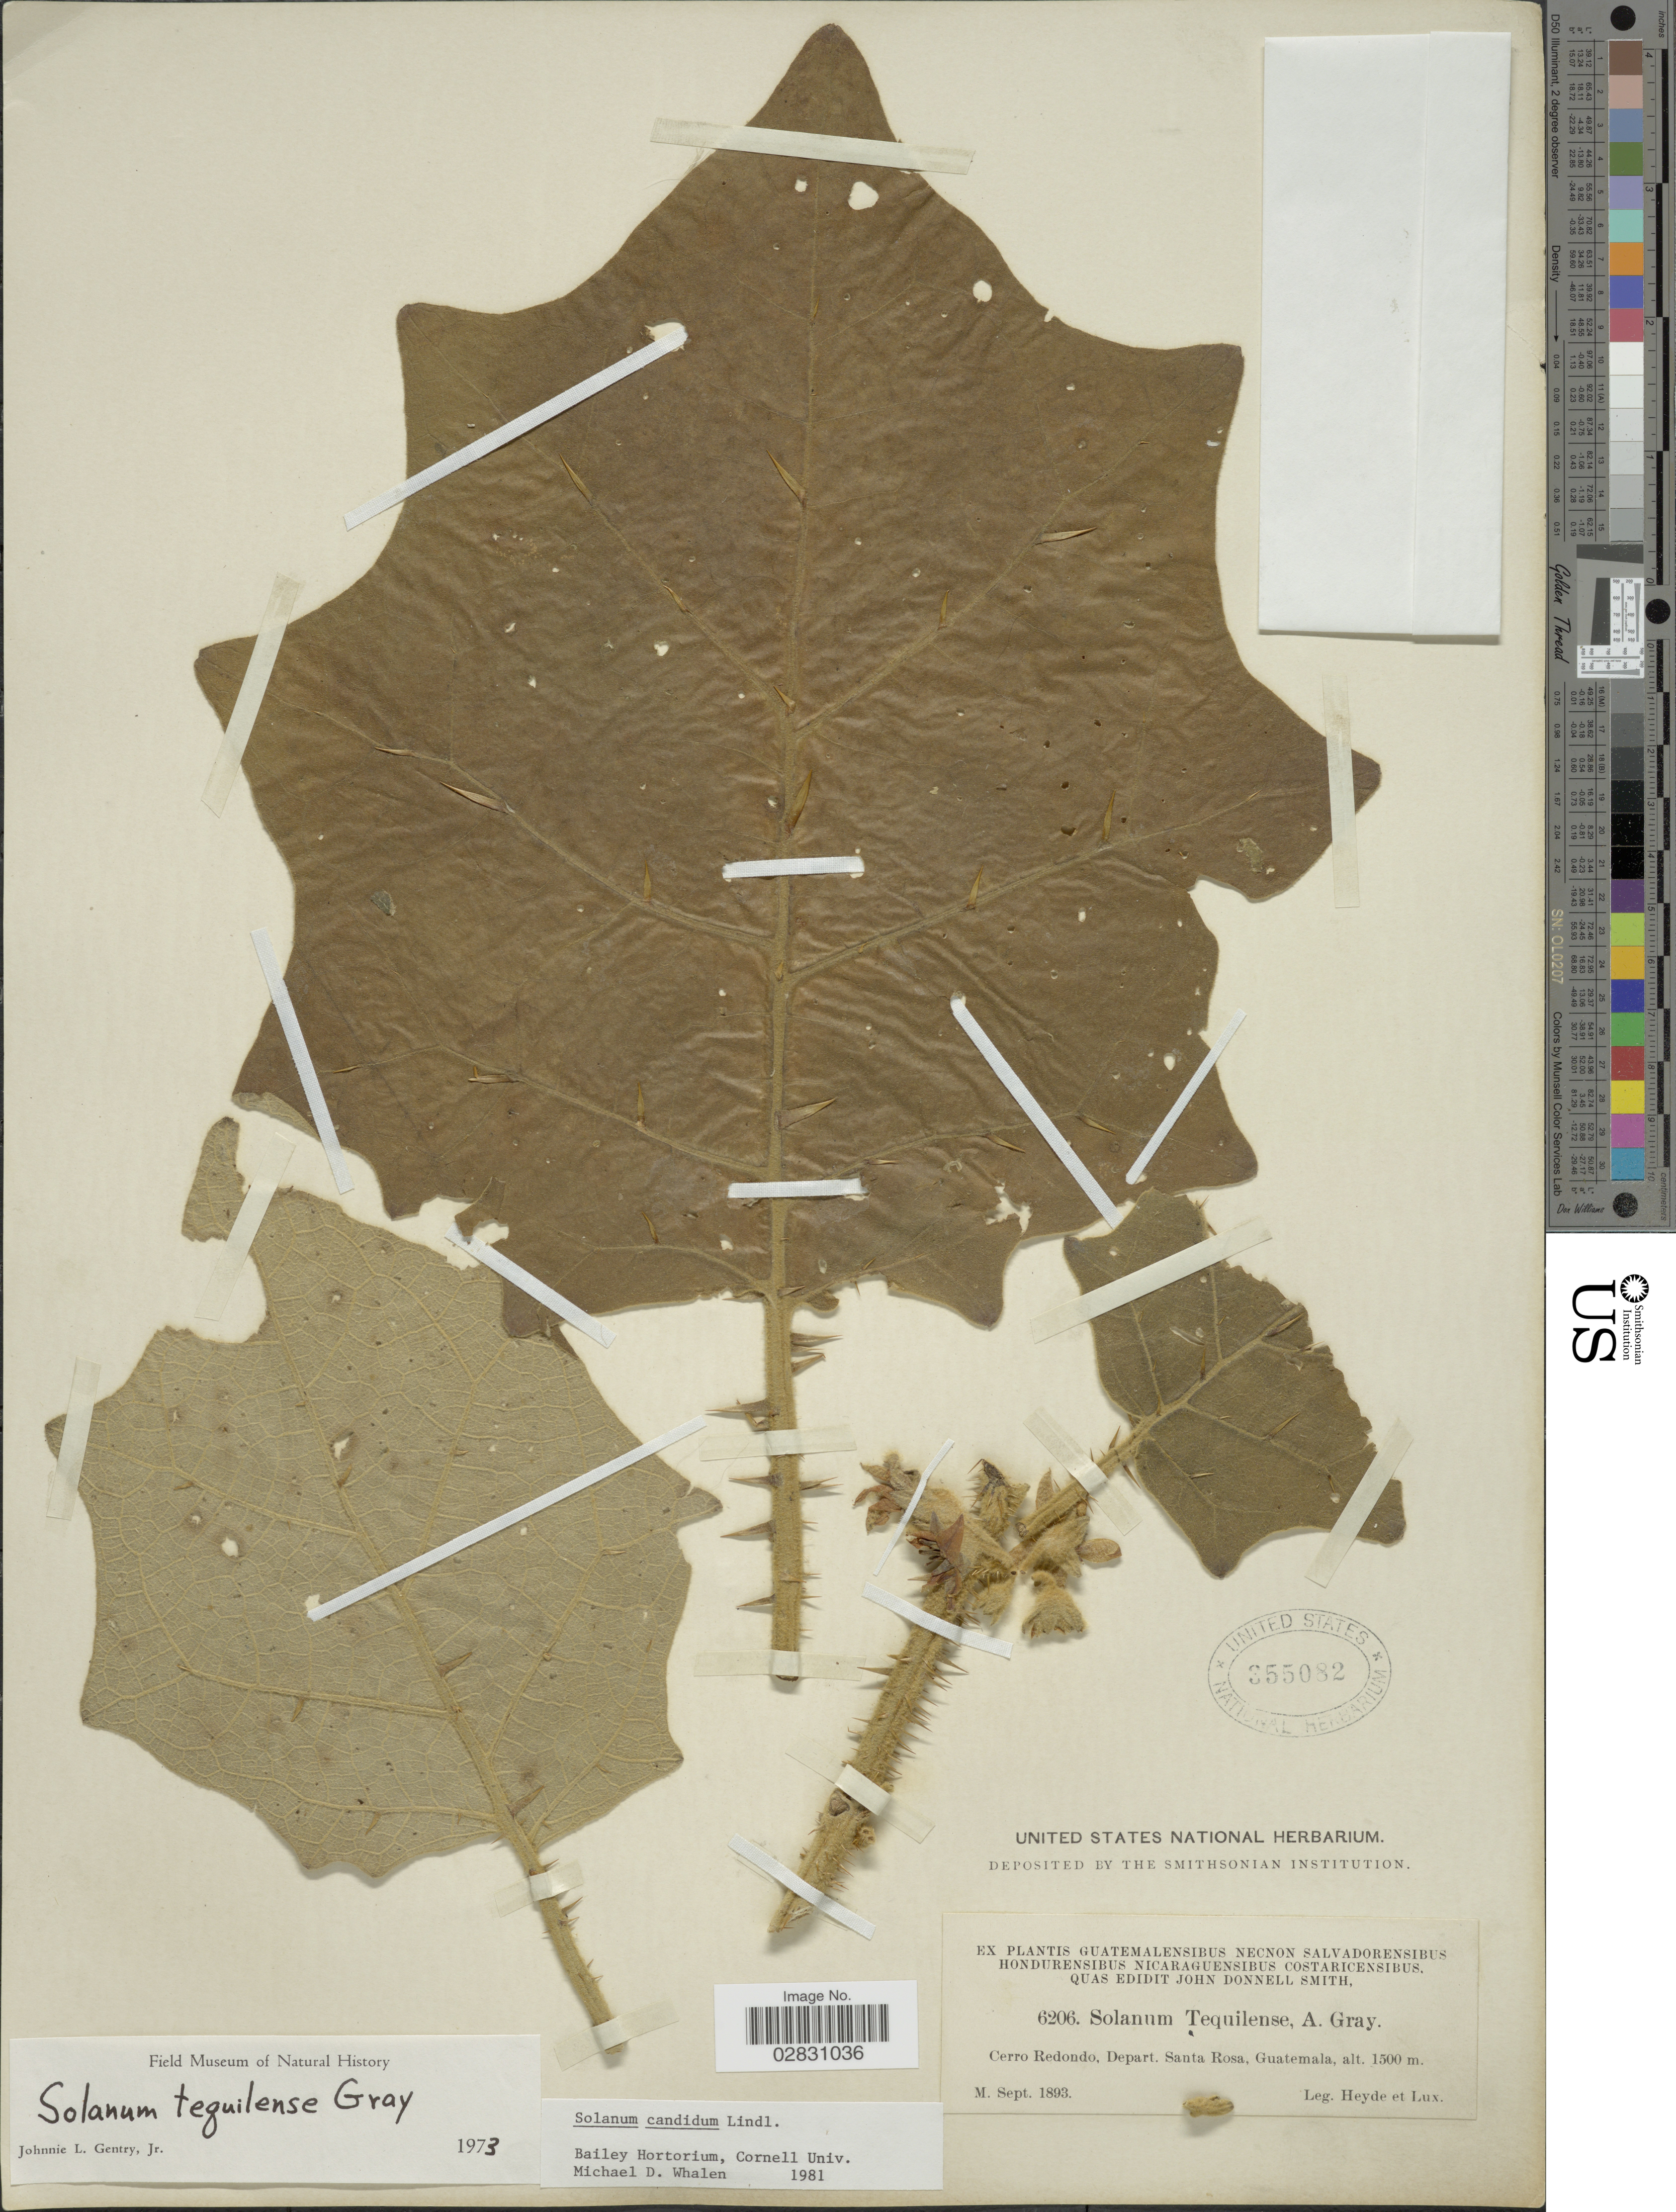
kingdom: Plantae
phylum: Tracheophyta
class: Magnoliopsida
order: Solanales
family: Solanaceae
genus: Solanum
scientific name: Solanum candidum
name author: Lindl.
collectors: Heyde & Lux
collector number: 6206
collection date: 1893-09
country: Guatemala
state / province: Santa Rosa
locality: Cerro Redondo, Depart. Santa Rosa.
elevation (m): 1500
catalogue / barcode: US 355082